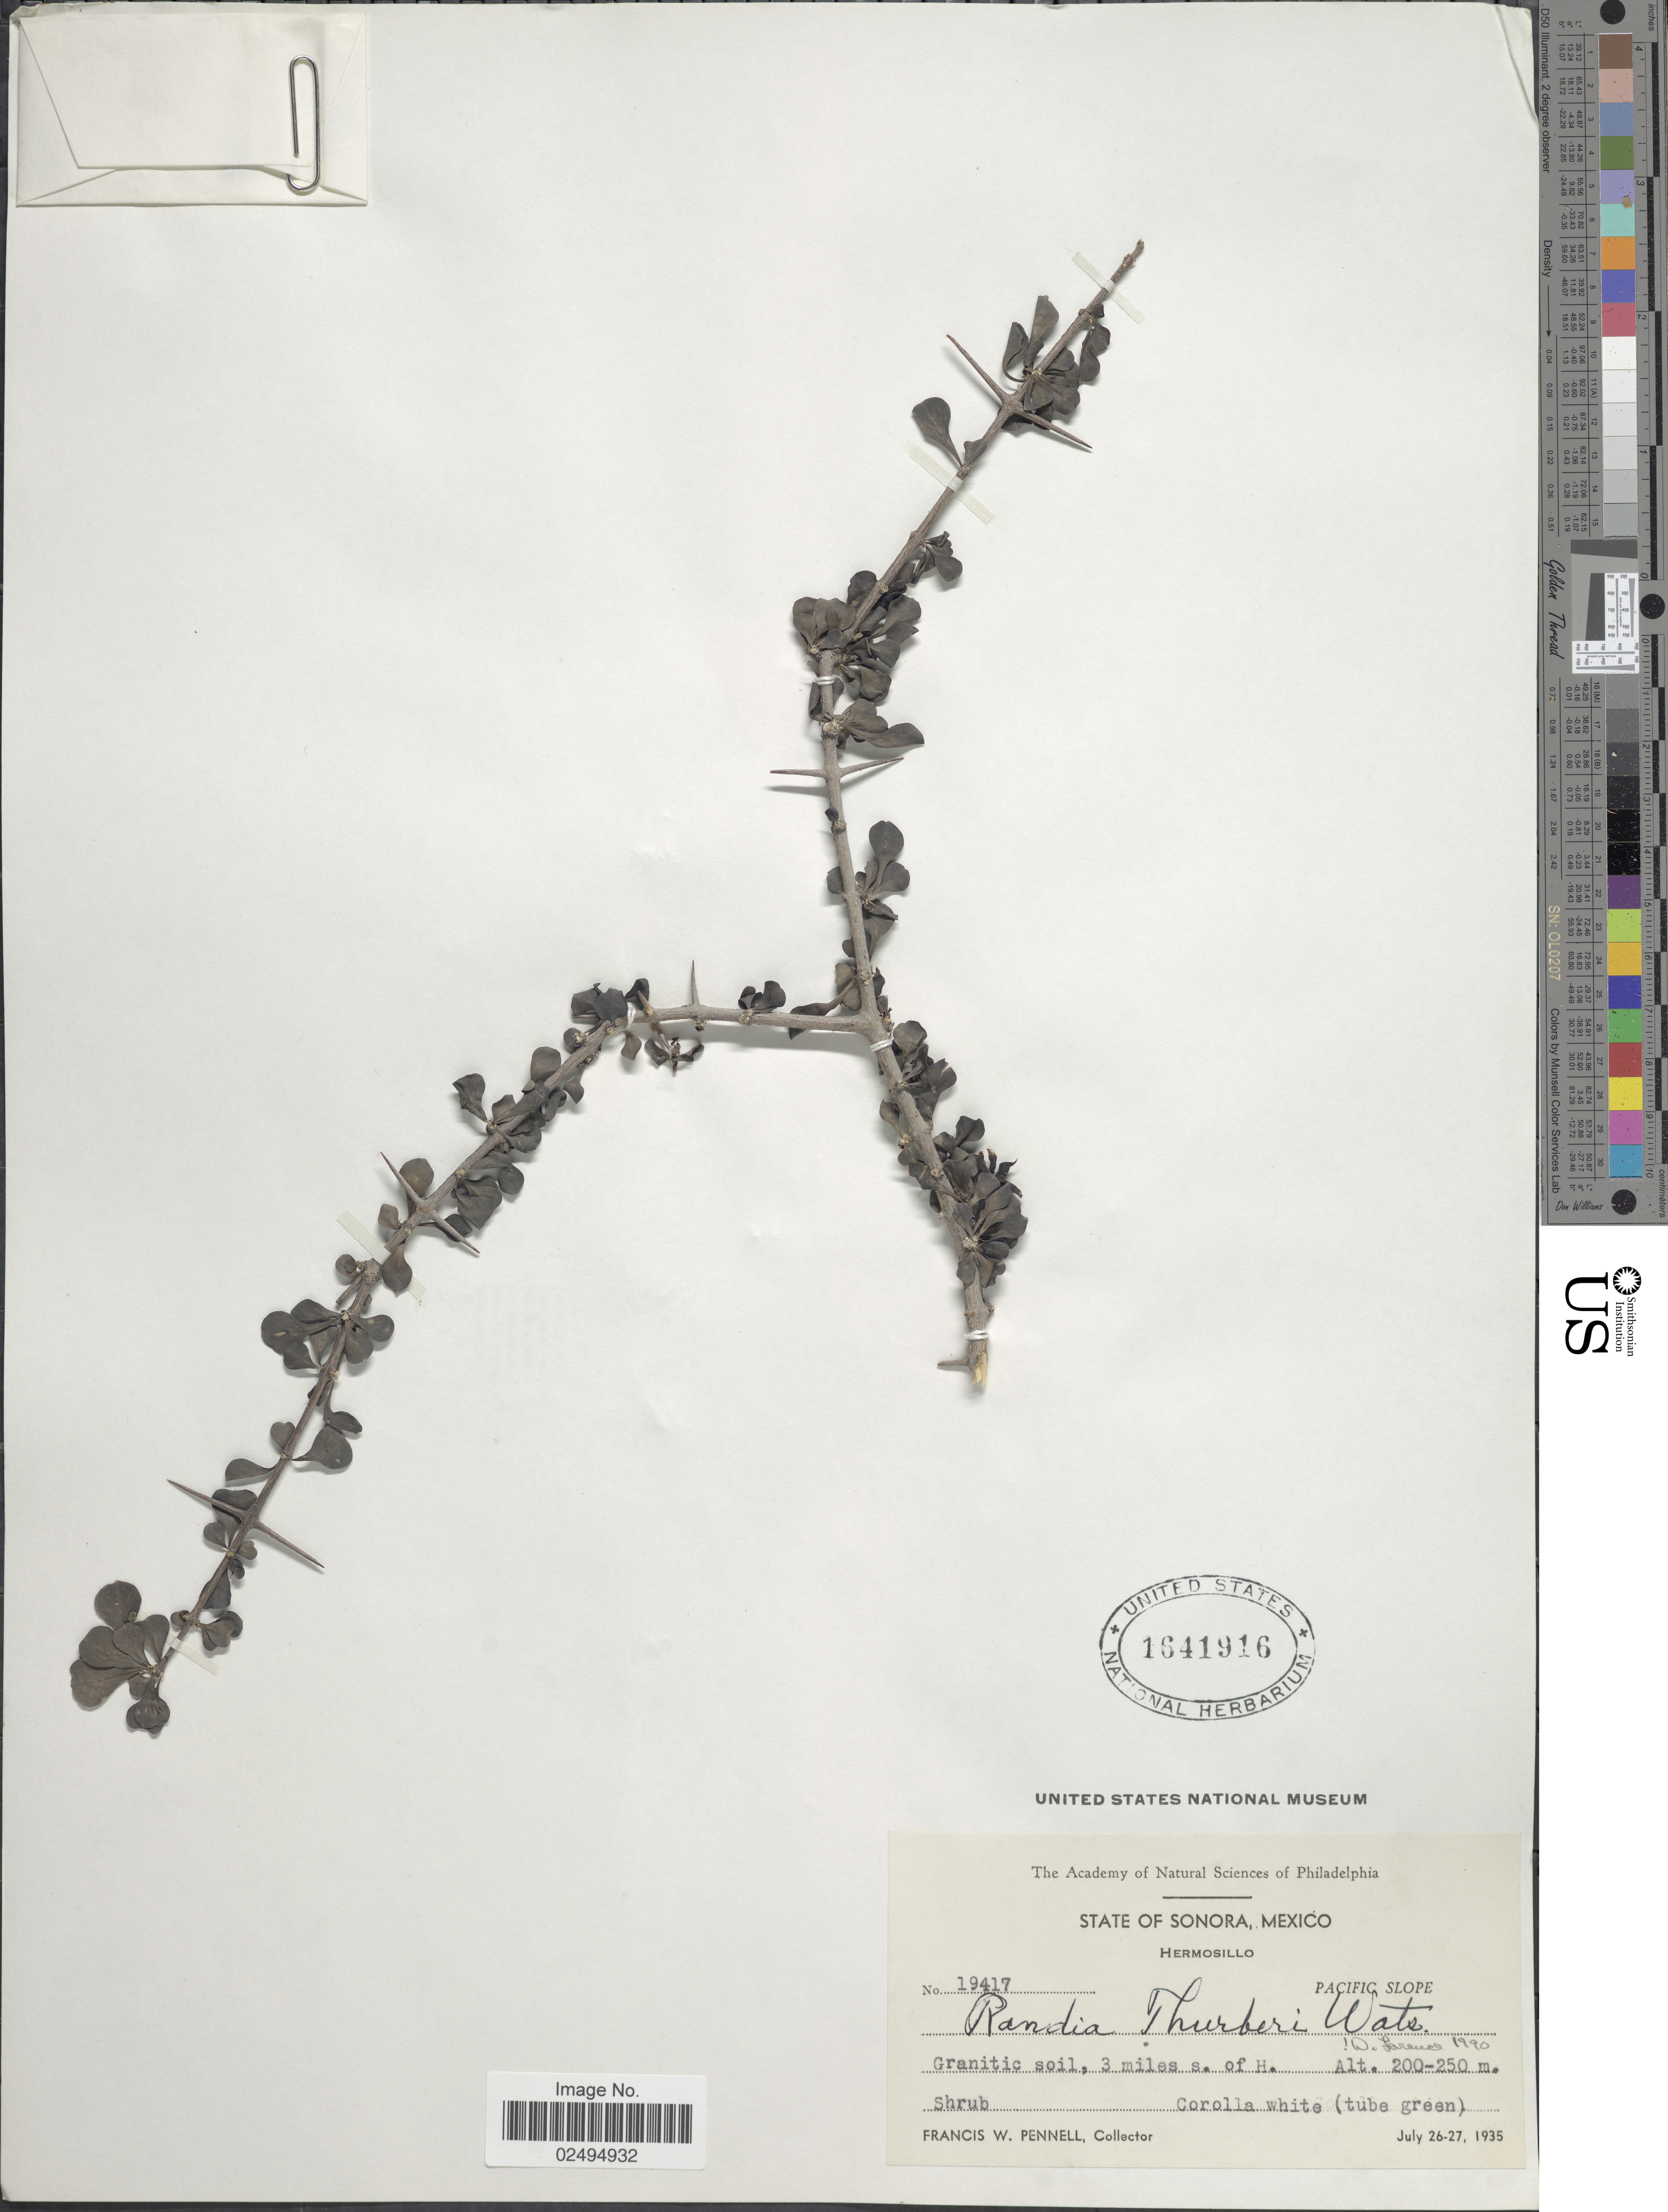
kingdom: Plantae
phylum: Tracheophyta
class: Magnoliopsida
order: Gentianales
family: Rubiaceae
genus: Randia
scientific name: Randia thurberi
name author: S. Watson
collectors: F. W. Pennell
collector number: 19417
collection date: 1935-07-26/1935-07-27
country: Mexico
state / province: Sonora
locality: Hermosillo, Pacific Slope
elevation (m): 200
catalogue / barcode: US 1641916